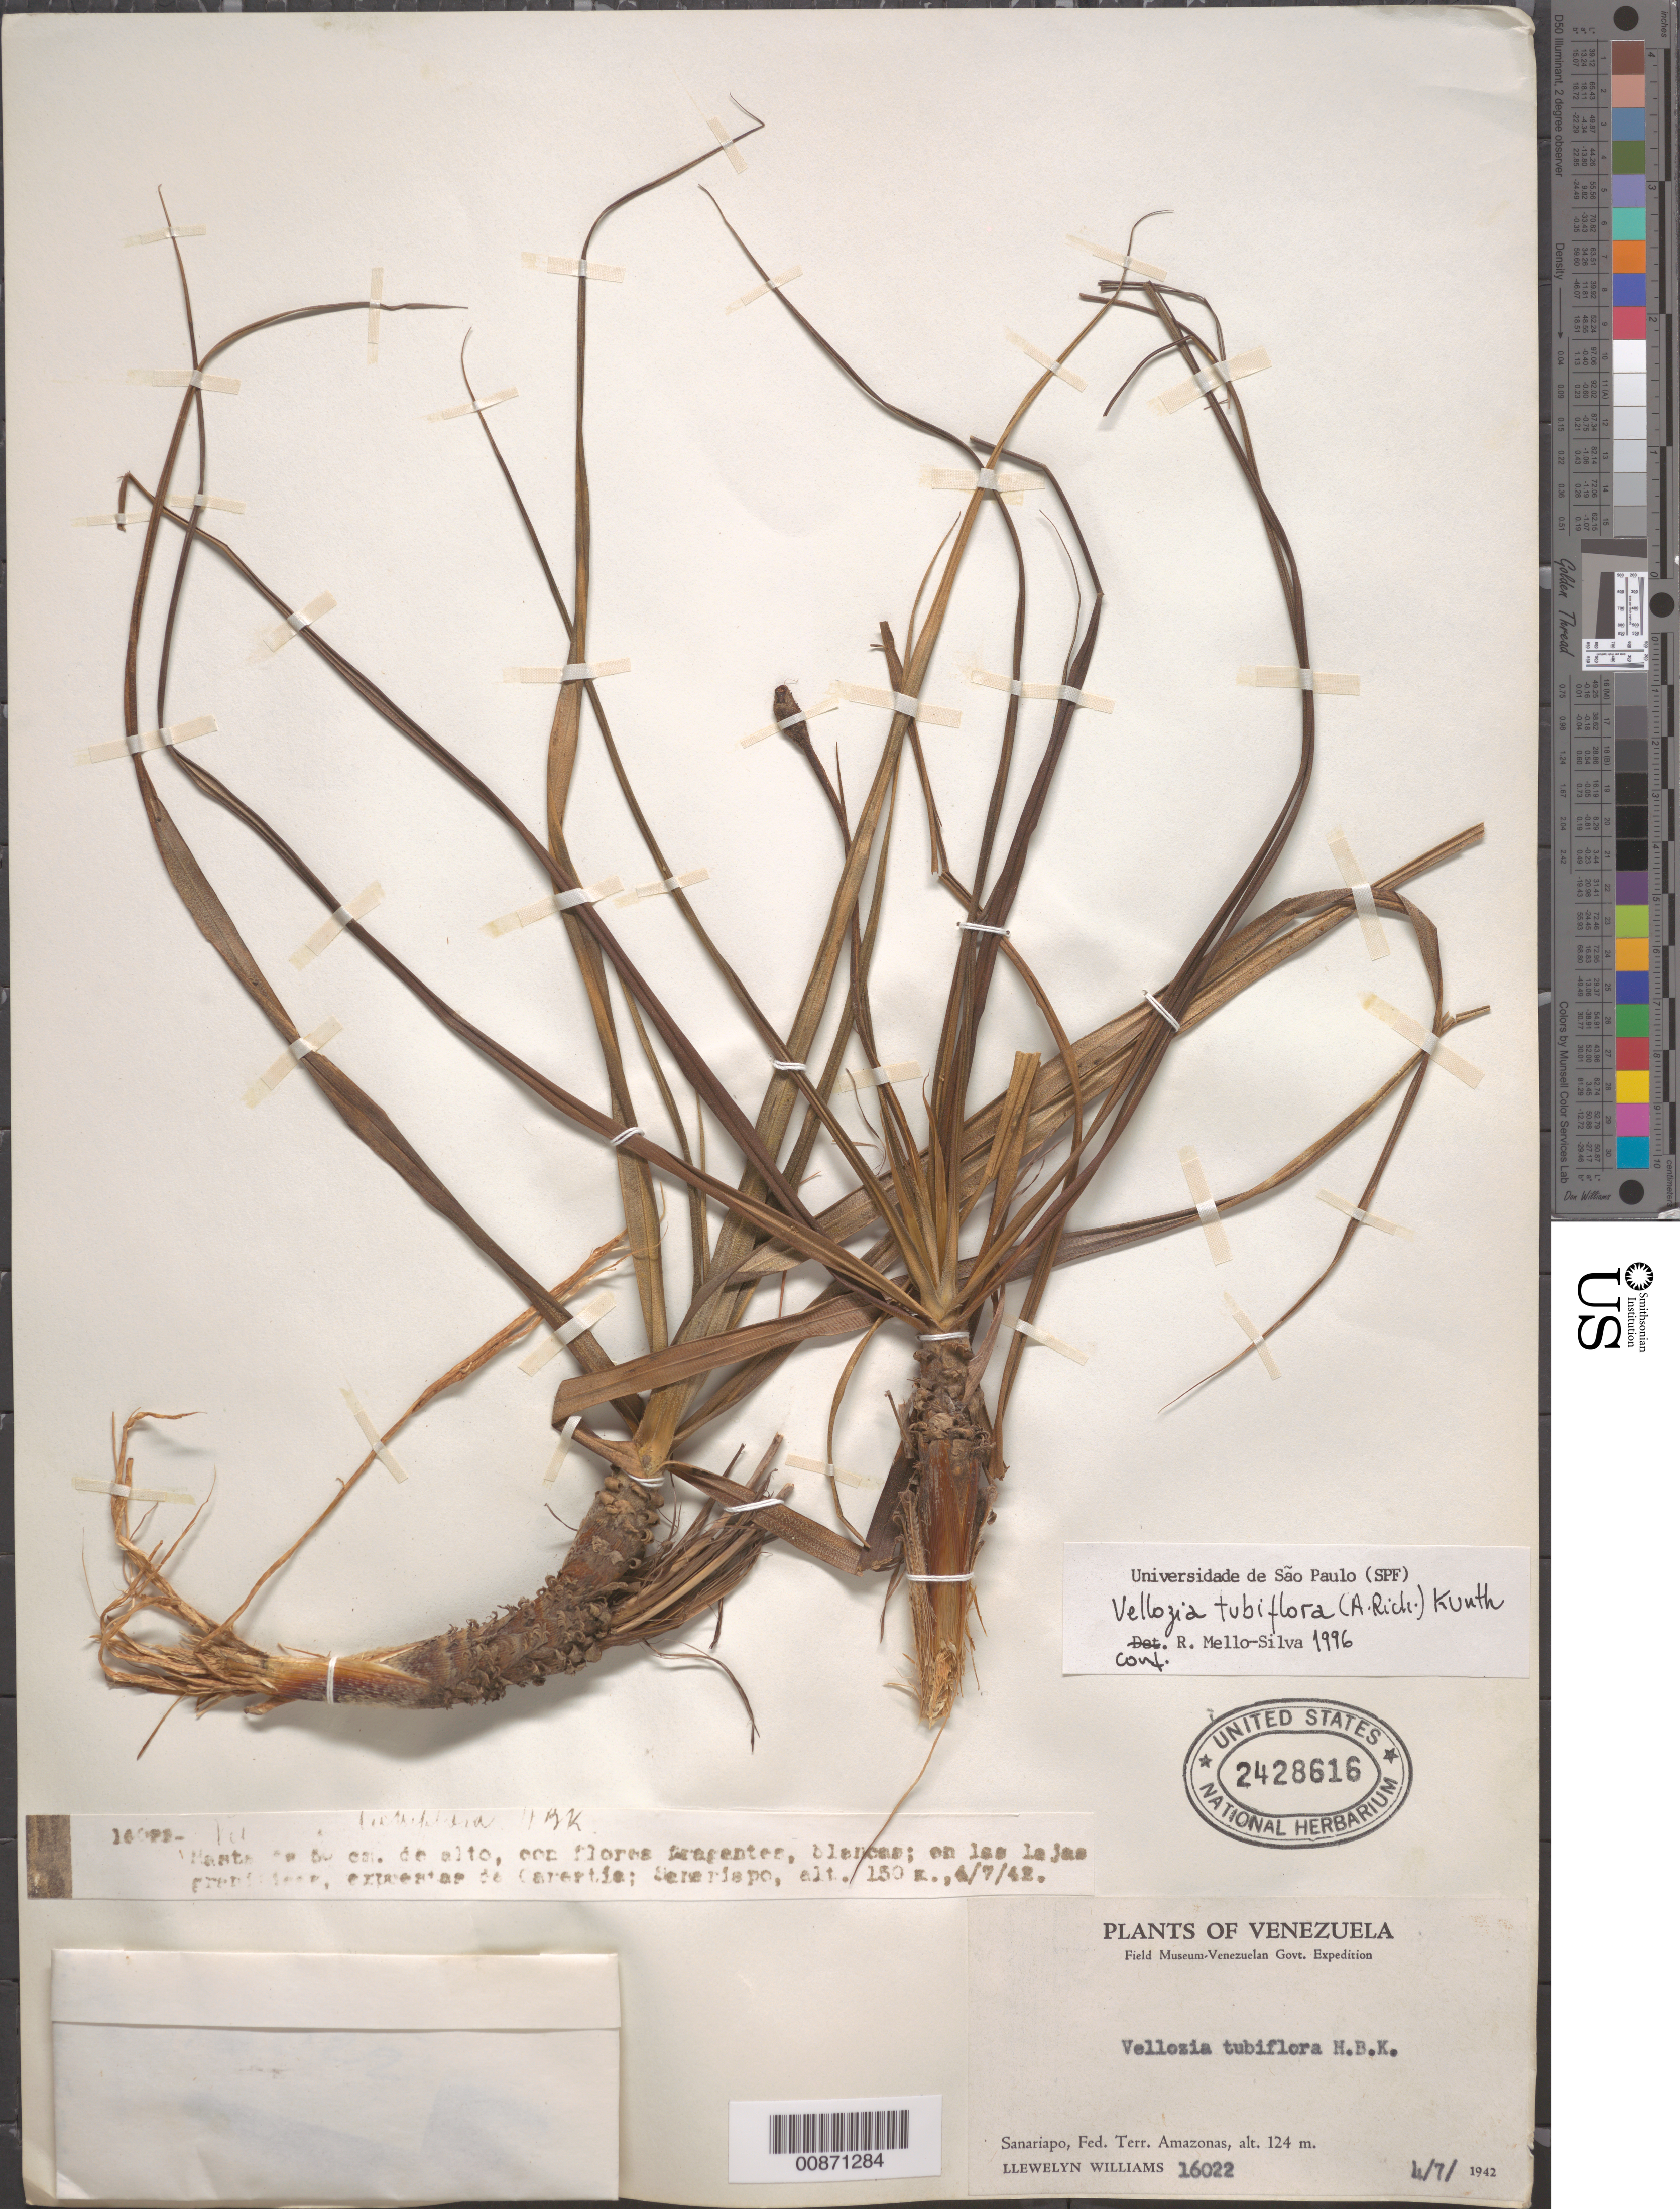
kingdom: Plantae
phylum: Tracheophyta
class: Liliopsida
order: Pandanales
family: Velloziaceae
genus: Vellozia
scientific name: Vellozia tubiflora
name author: (A. Rich.) Kunth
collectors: Ll. Williams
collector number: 16022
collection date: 1942-07-04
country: Venezuela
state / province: Amazonas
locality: Carestía; Sanariapo, Fed. Terr. Amazonas.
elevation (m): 124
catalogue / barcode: US 2428616